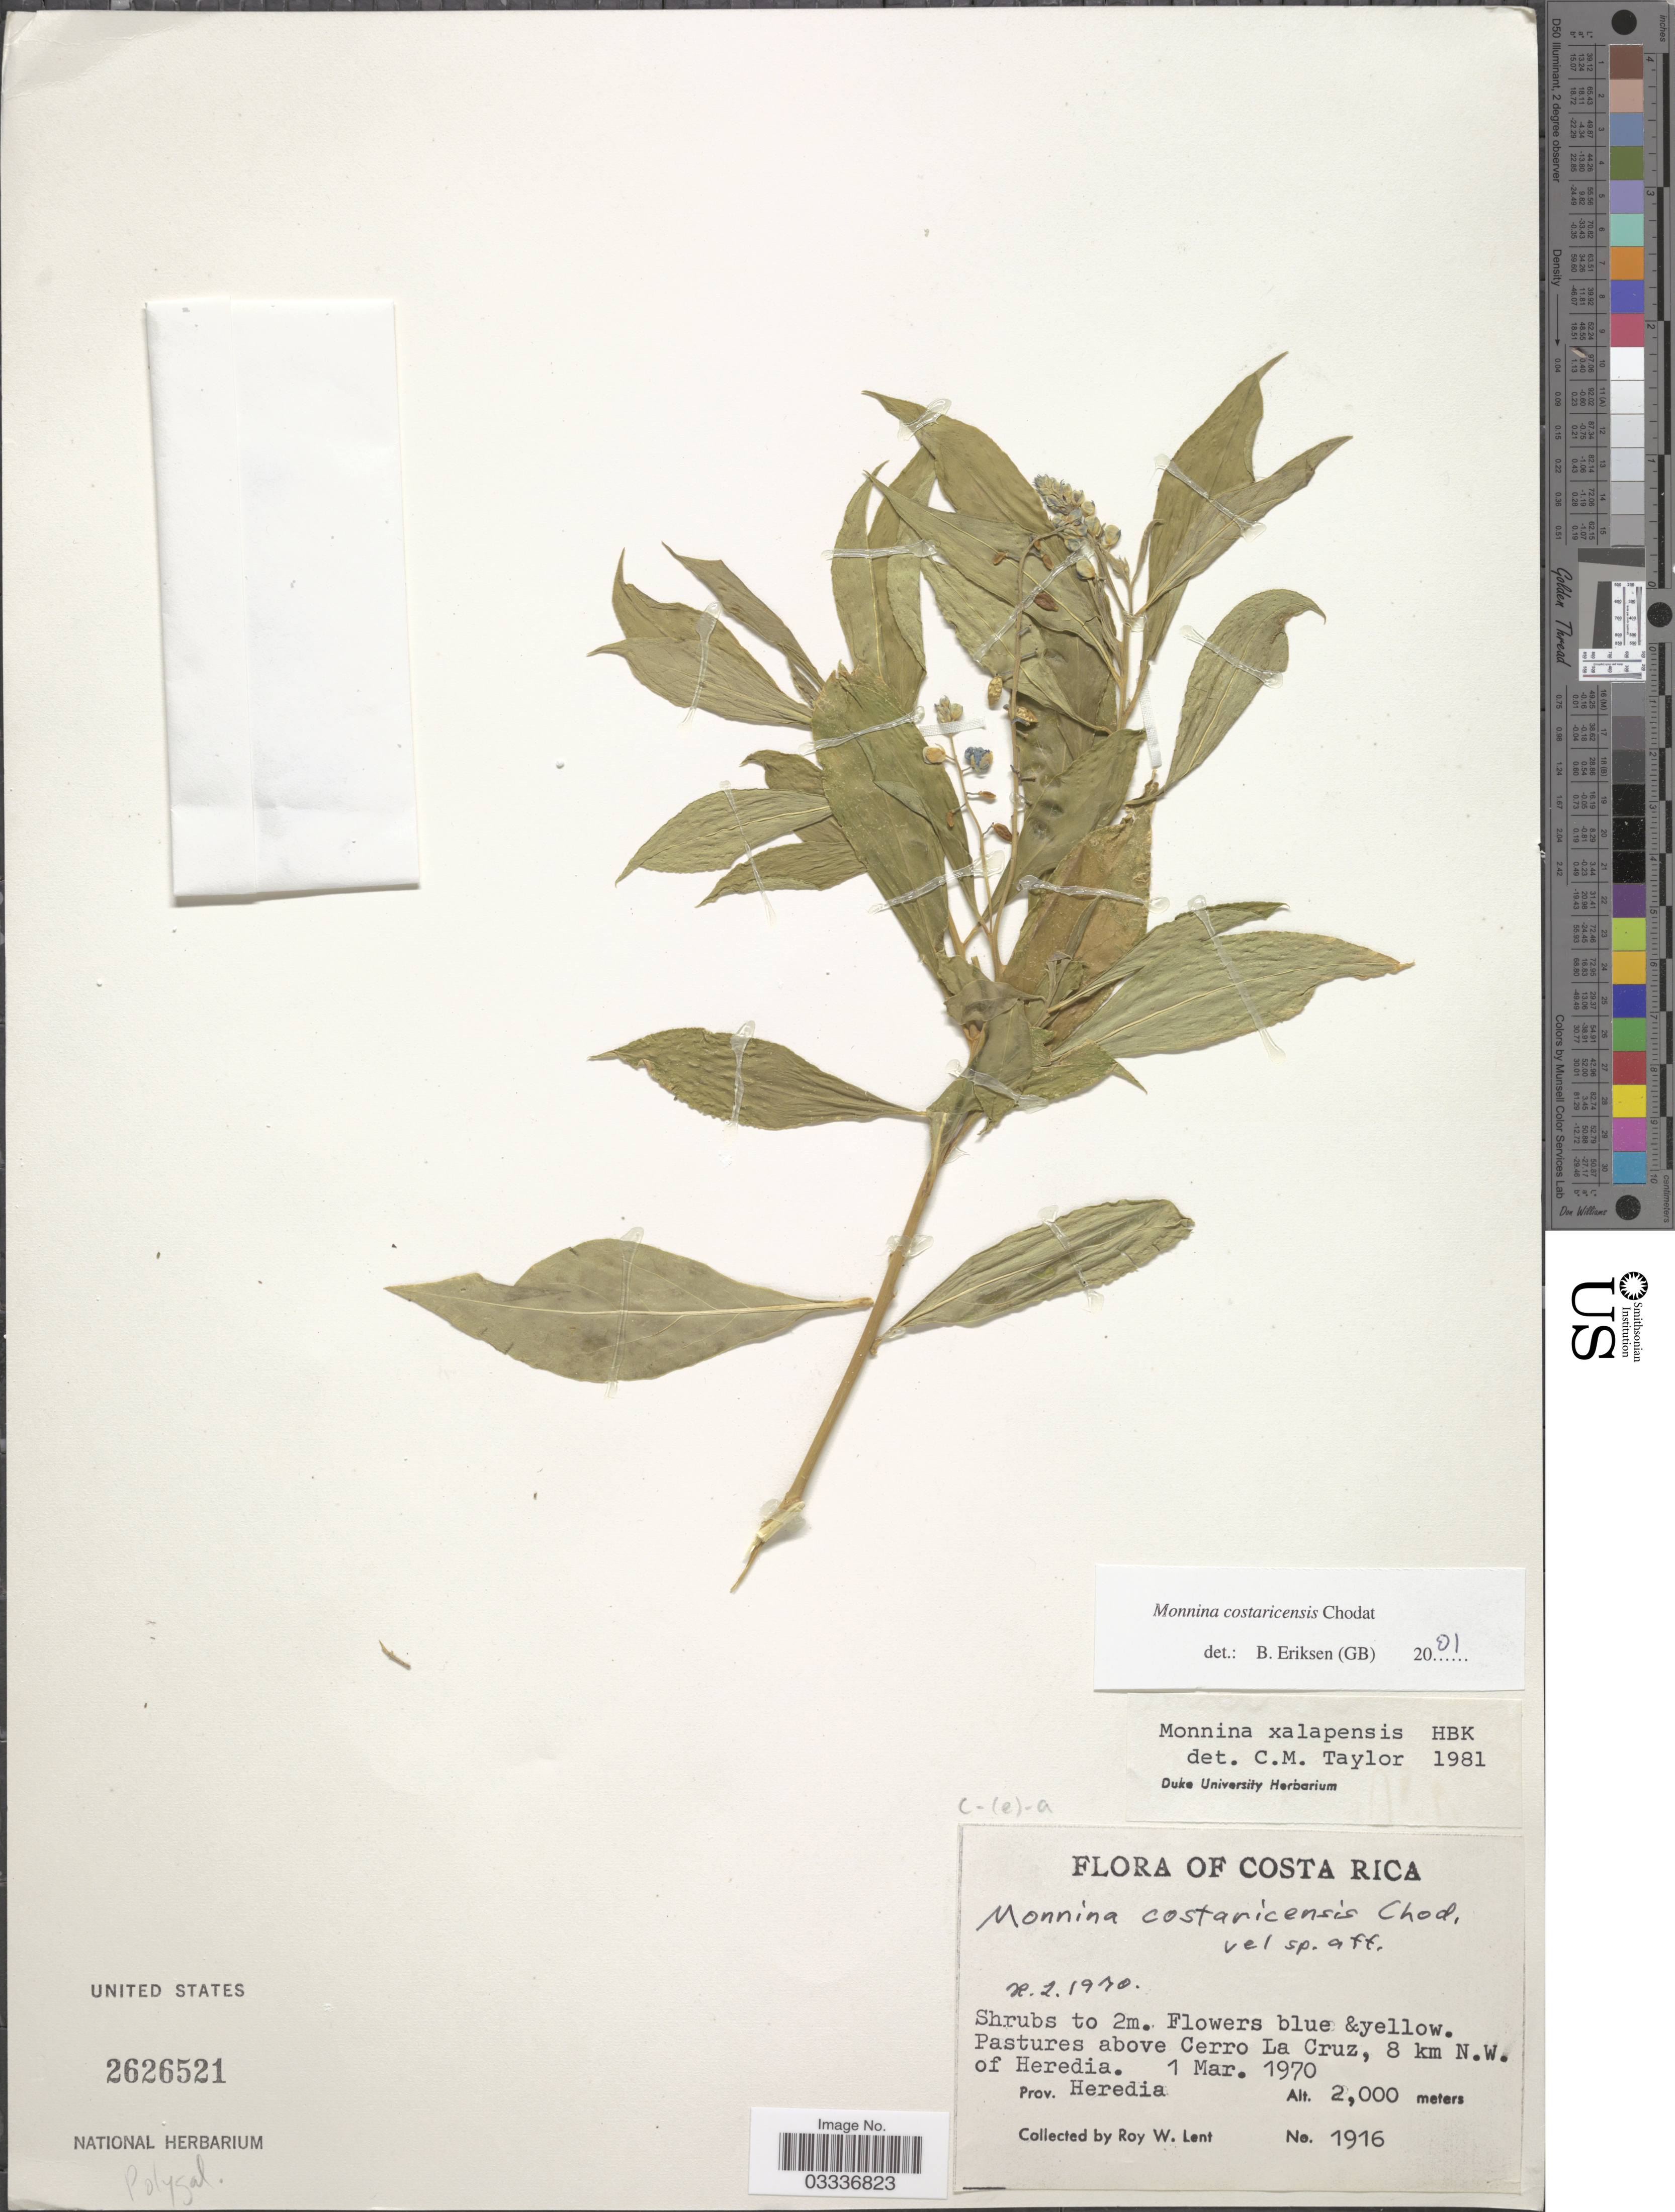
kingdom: Plantae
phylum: Tracheophyta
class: Magnoliopsida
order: Fabales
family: Polygalaceae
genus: Monnina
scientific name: Monnina costaricensis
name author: Chodat ex Durand & Pittier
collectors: R. W. Lent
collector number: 1916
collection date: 1970-03-01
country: Costa Rica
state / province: Heredia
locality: Pastures above Cerro La Cruz, 8 km N.W. of Heredia.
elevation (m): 2000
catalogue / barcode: US 2626521